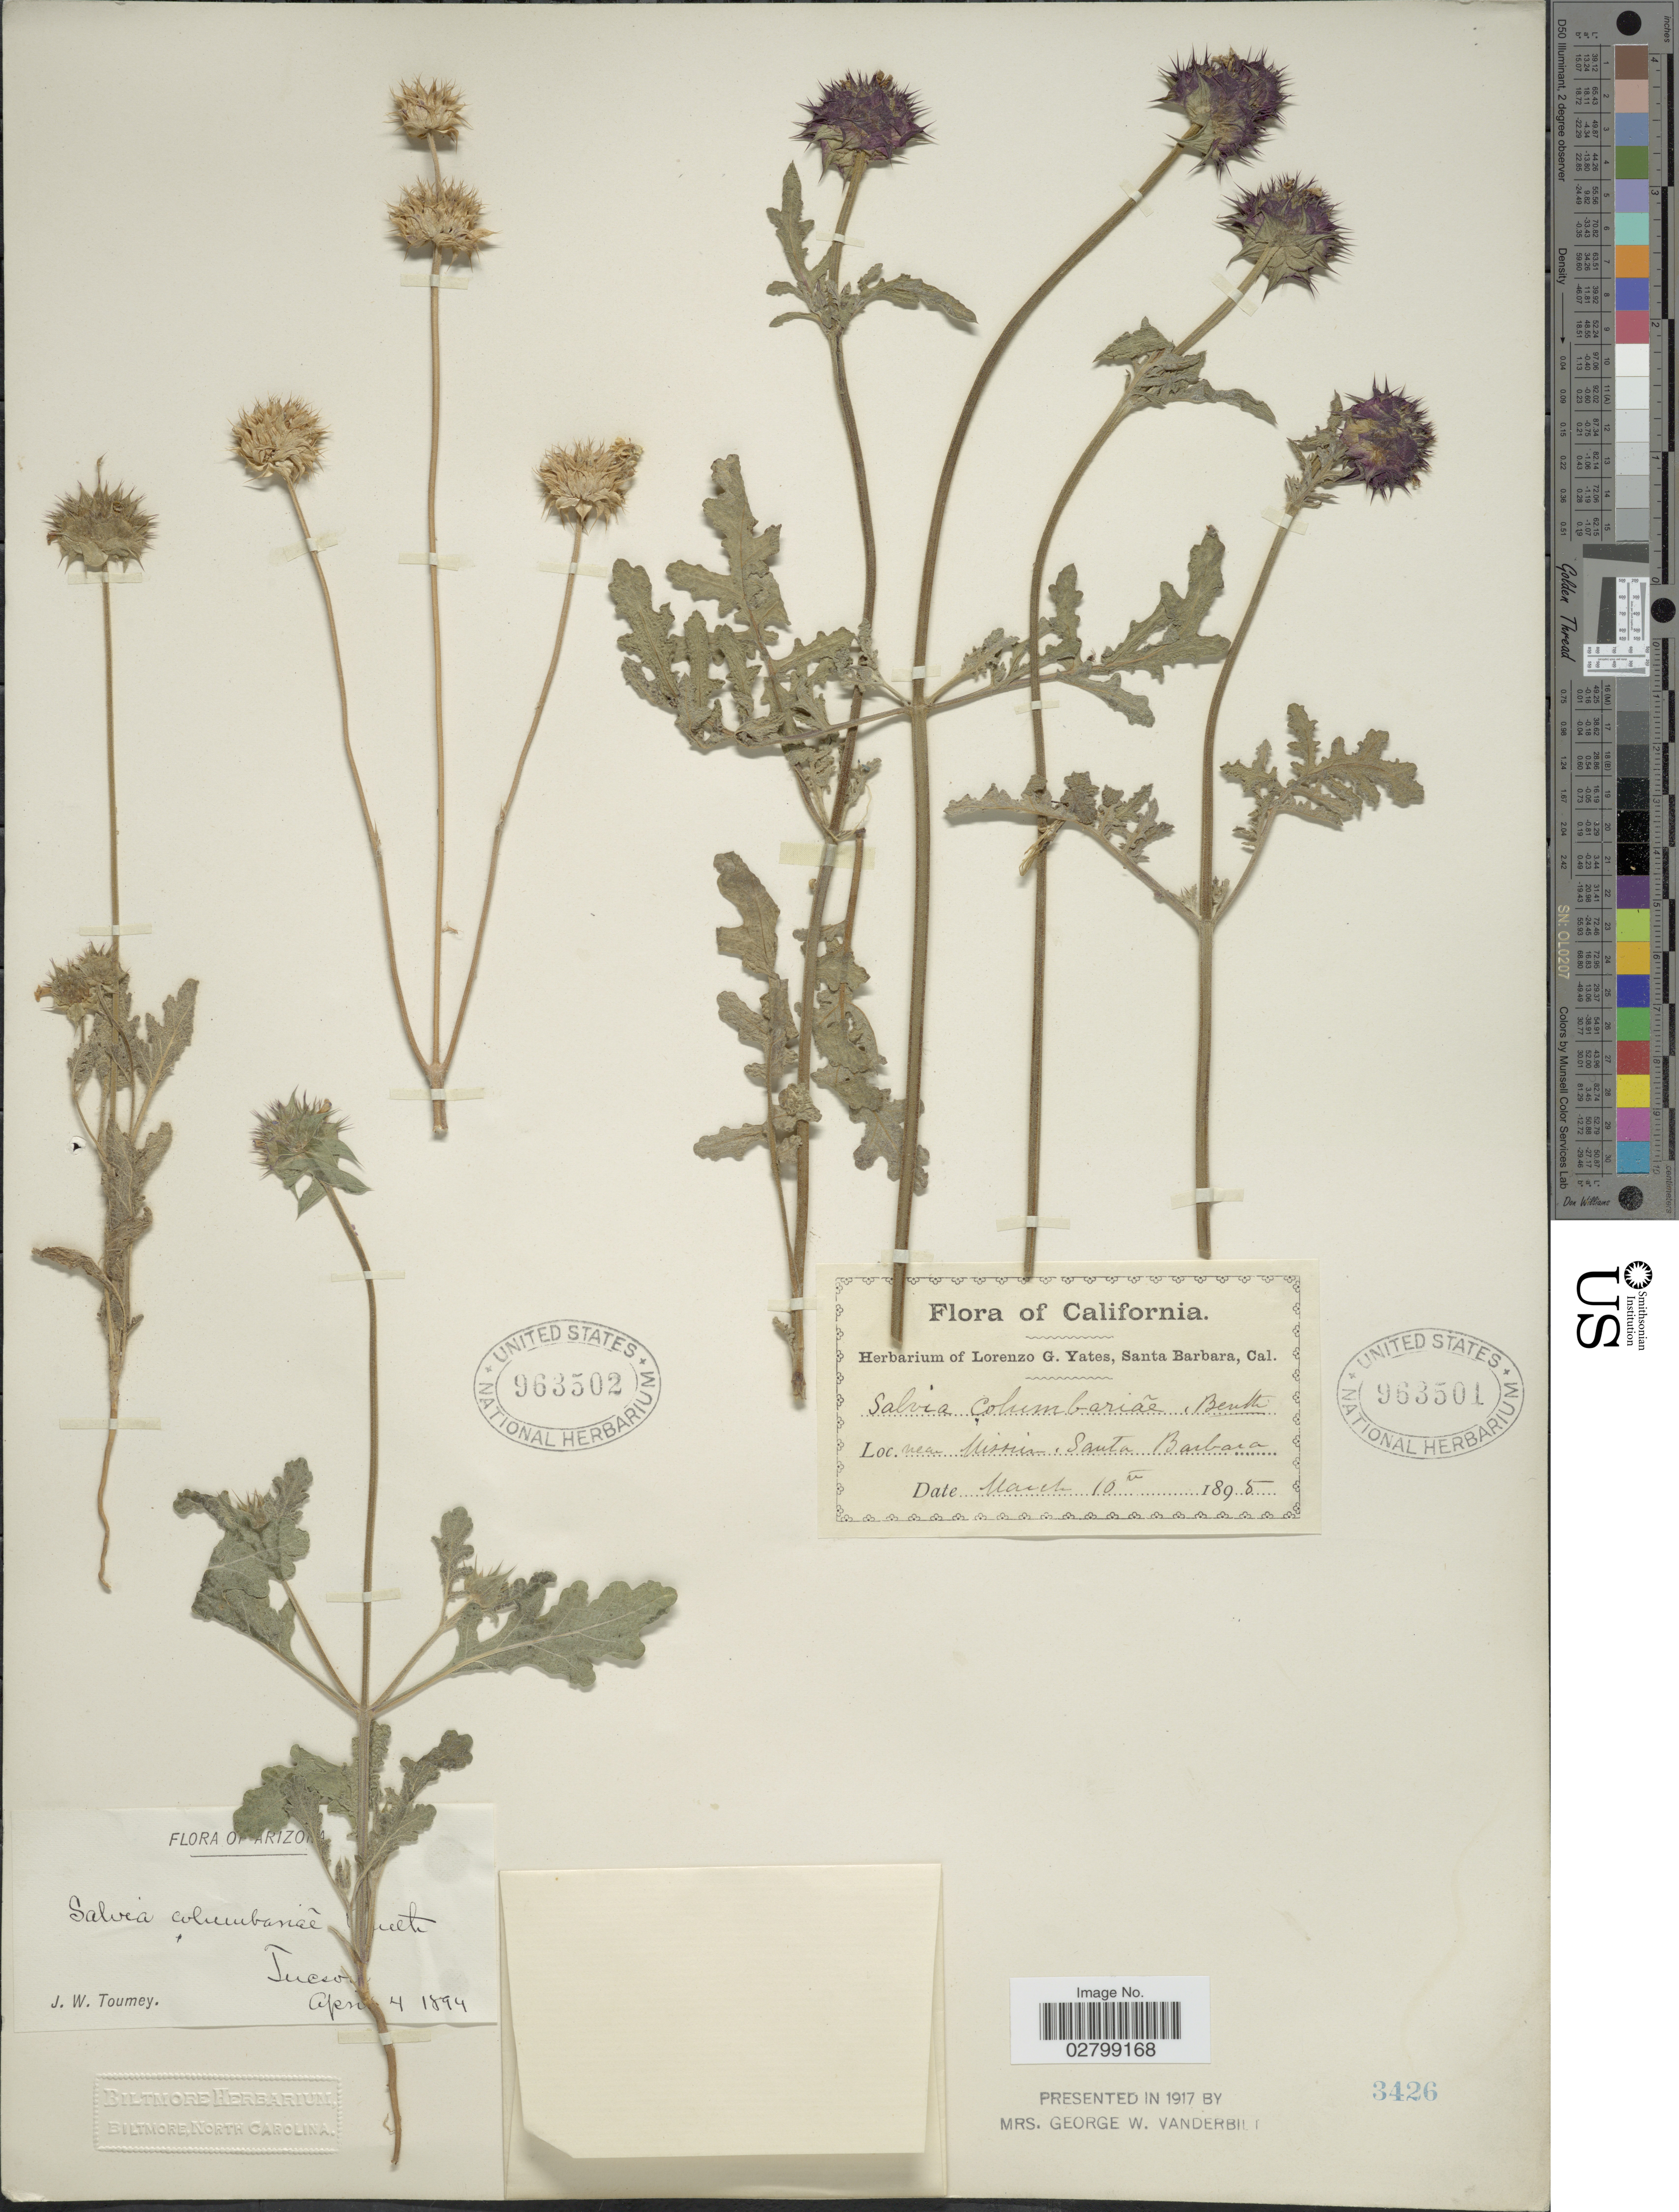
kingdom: Plantae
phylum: Tracheophyta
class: Magnoliopsida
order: Lamiales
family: Lamiaceae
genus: Salvia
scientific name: Salvia columbariae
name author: Benth.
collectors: J. W. Toumey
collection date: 1894-04-04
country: United States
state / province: Arizona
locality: Tucson.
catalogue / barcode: US 963502